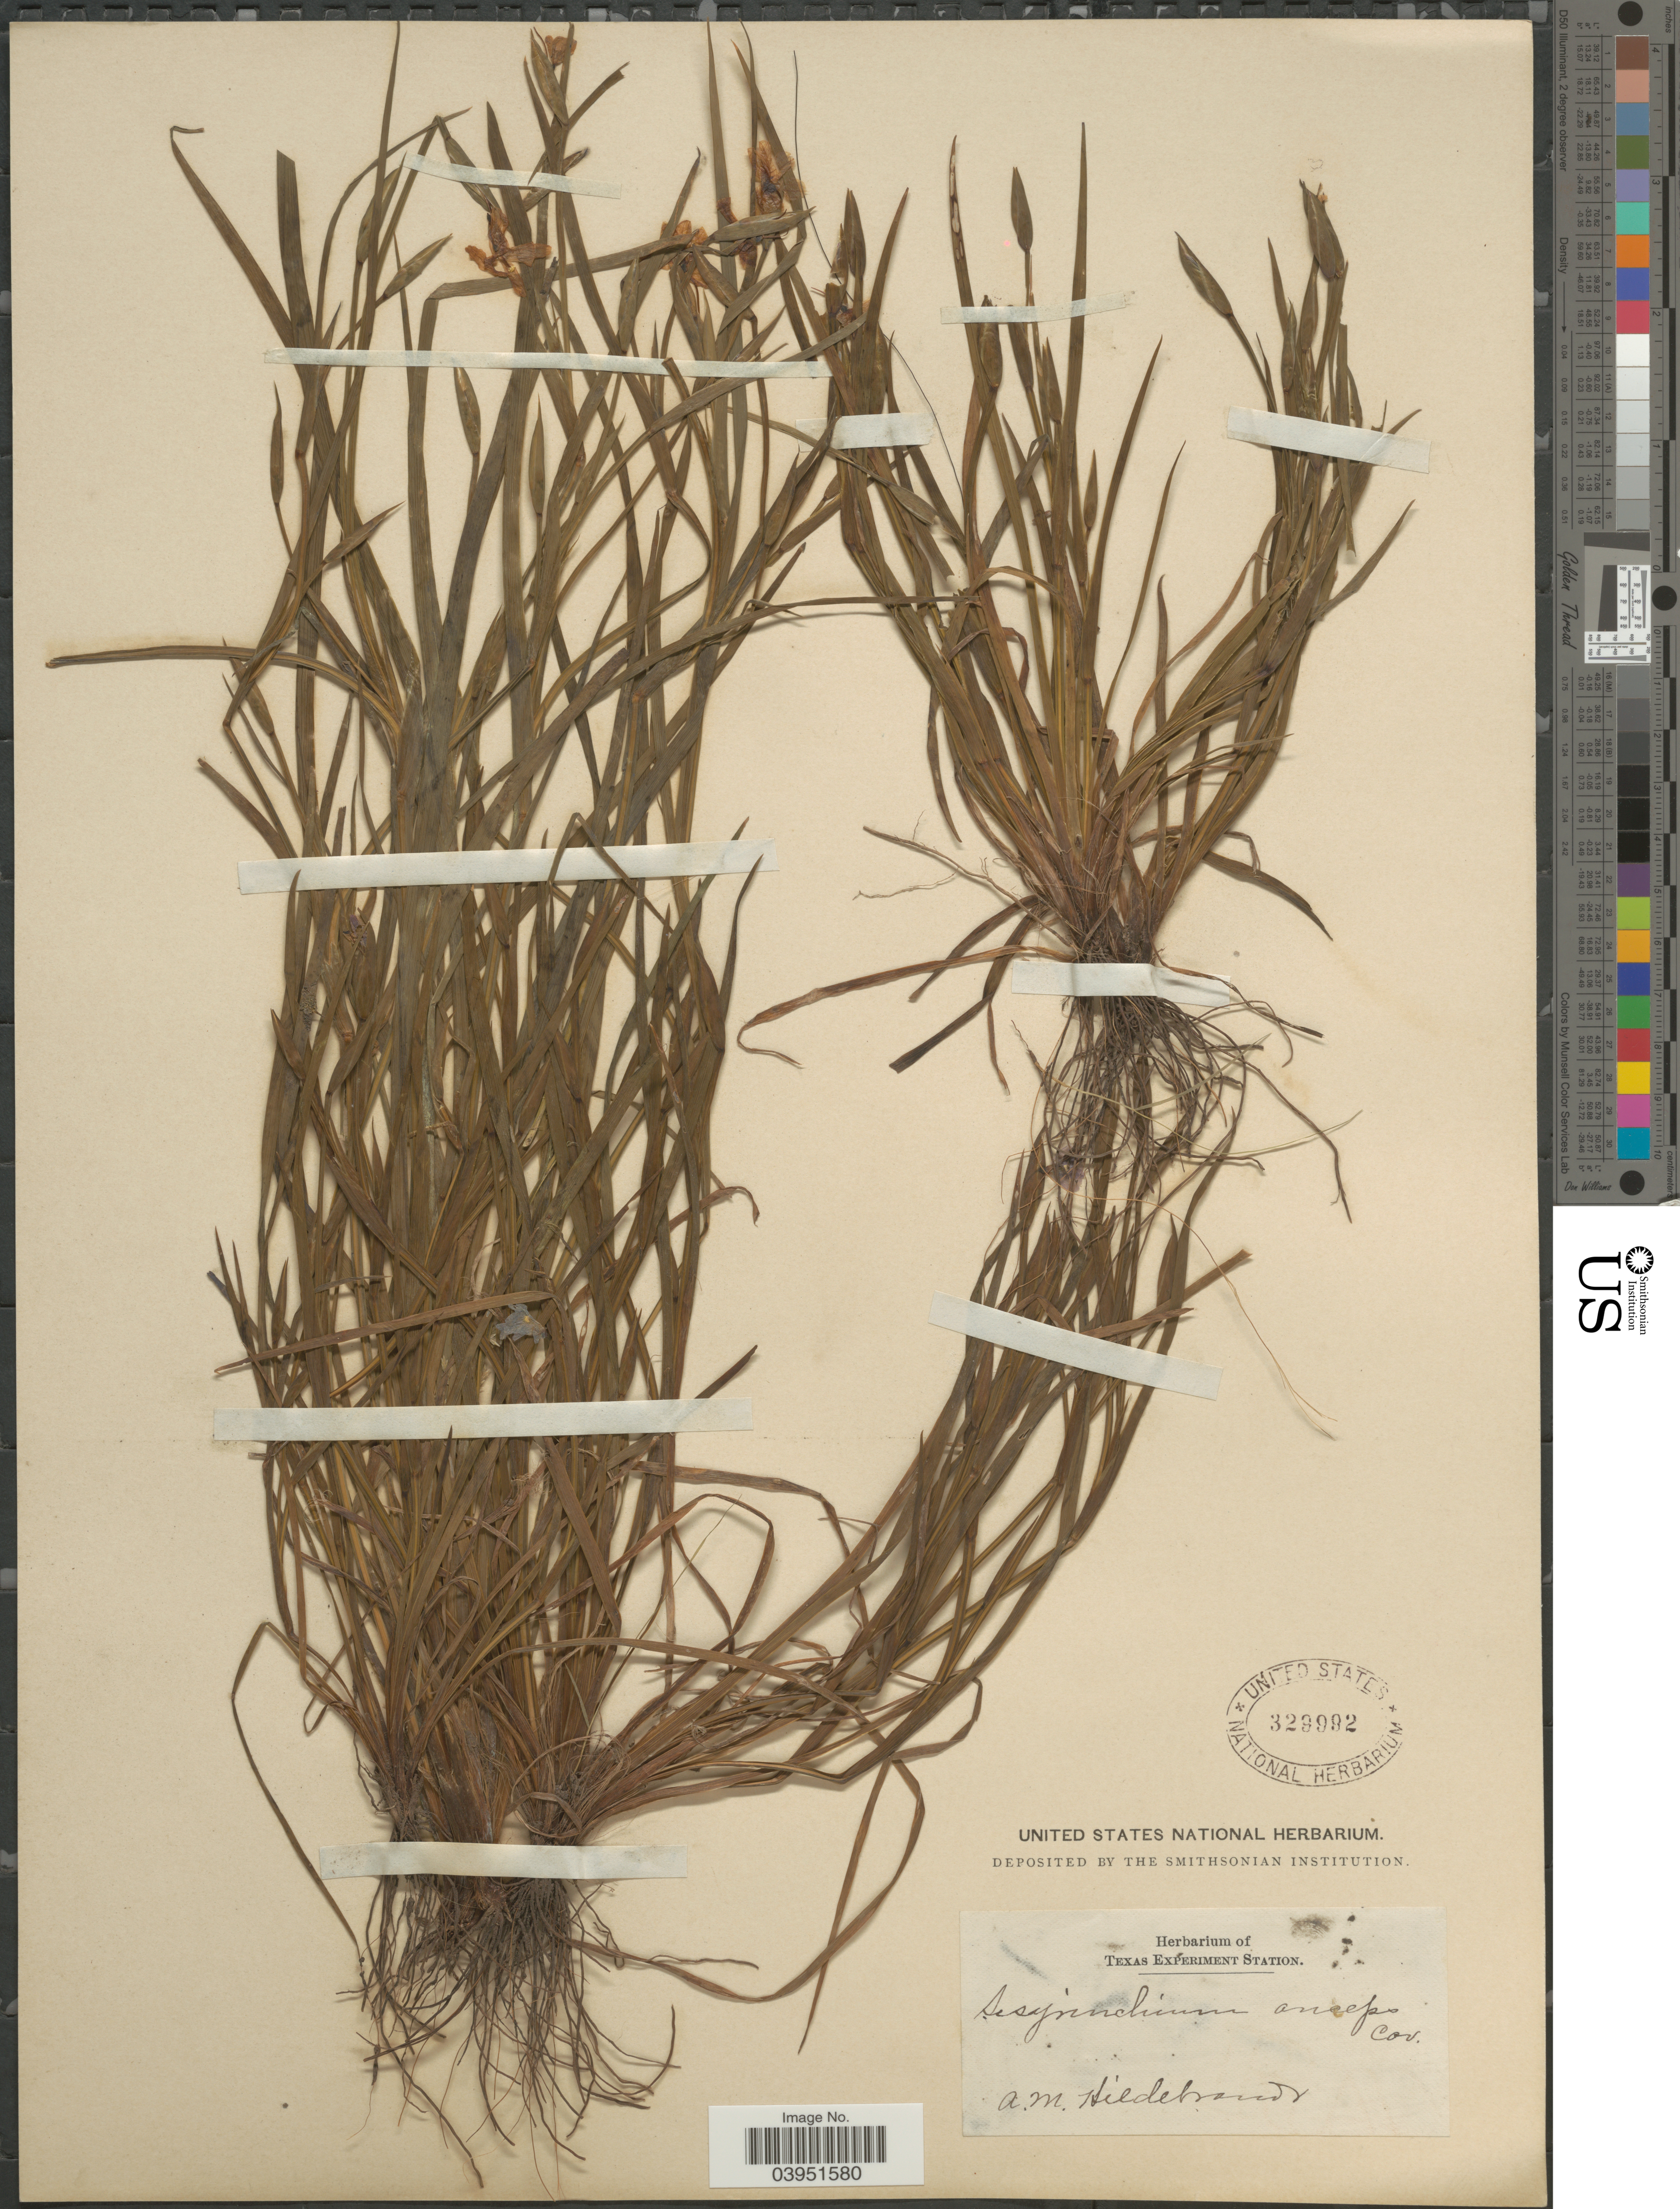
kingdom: Plantae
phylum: Tracheophyta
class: Liliopsida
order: Asparagales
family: Iridaceae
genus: Sisyrinchium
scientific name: Sisyrinchium pruinosum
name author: E.P. Bicknell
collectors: A. Hildebrandt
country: United States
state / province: Texas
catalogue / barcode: US 329992